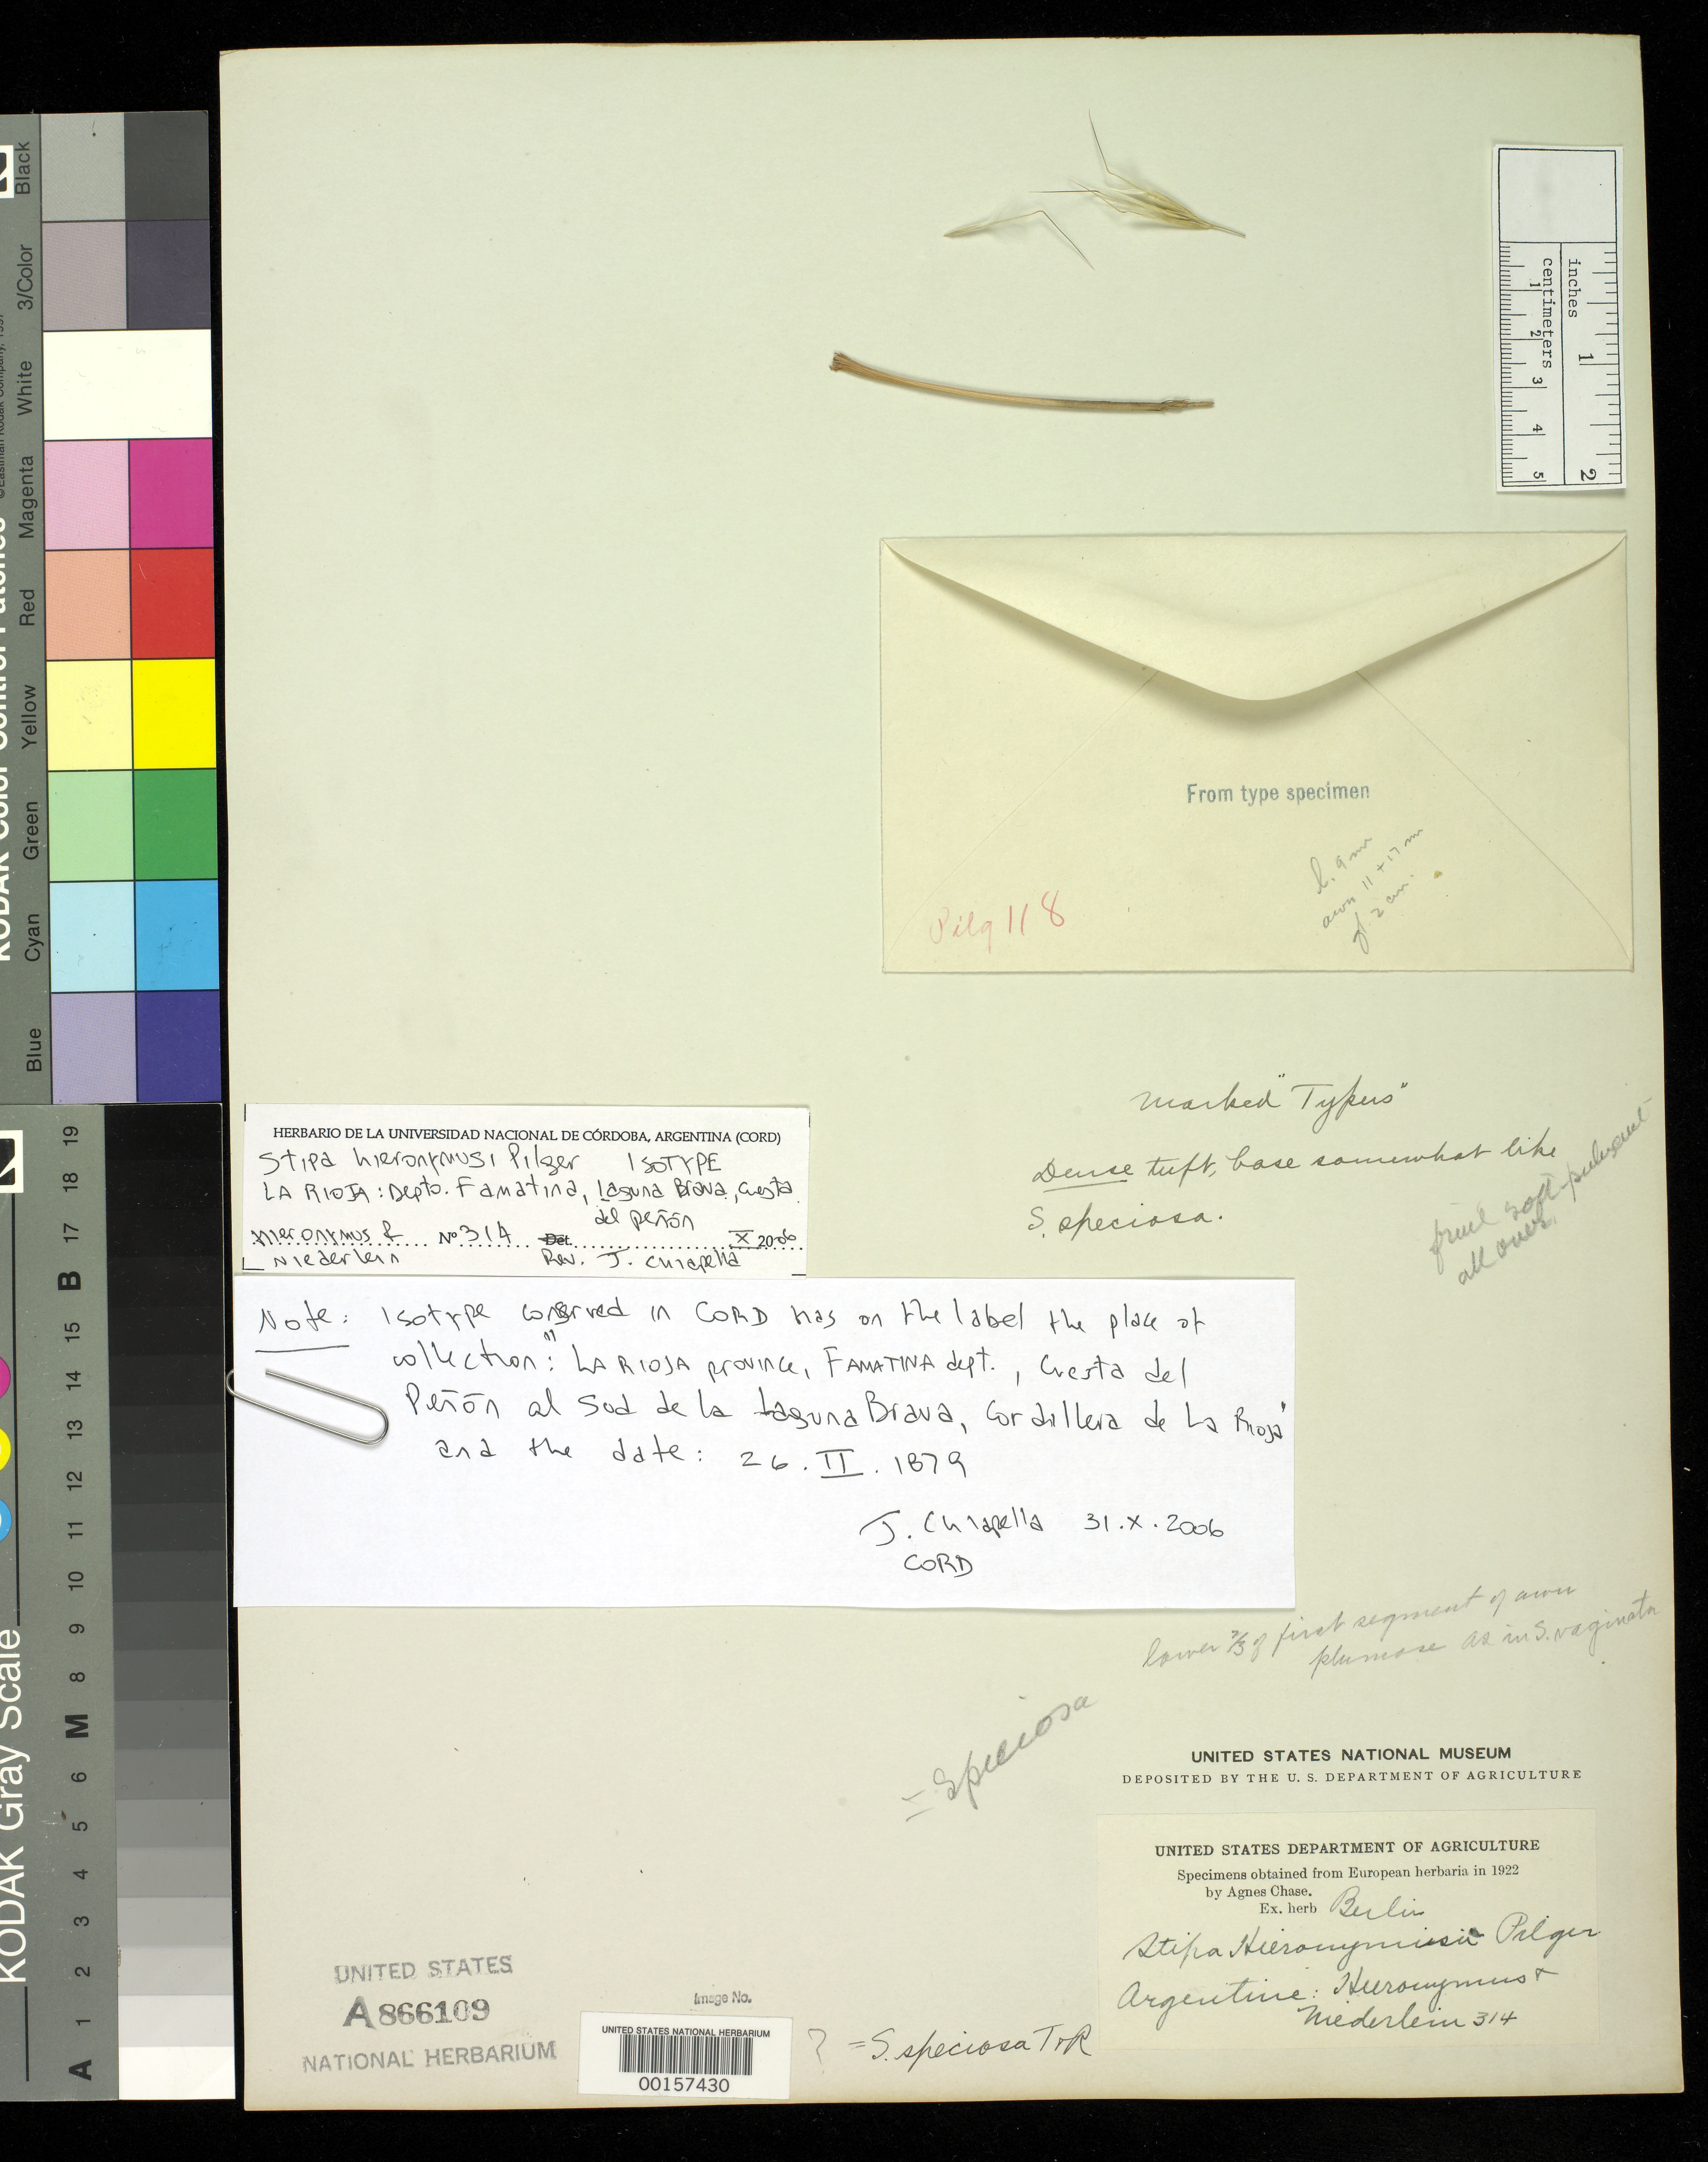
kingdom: Plantae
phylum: Tracheophyta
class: Liliopsida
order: Poales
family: Poaceae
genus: Stipa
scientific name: Stipa hieronymusii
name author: Pilg.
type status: Isotype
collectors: G. H. Hieronymus & G. Niederlein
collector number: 314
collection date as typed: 1879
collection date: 1879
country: Argentina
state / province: La Rioja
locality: Cuesta del Penon, S of Laguna Brava, Cordillera de La Rioja.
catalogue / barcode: US 866109A